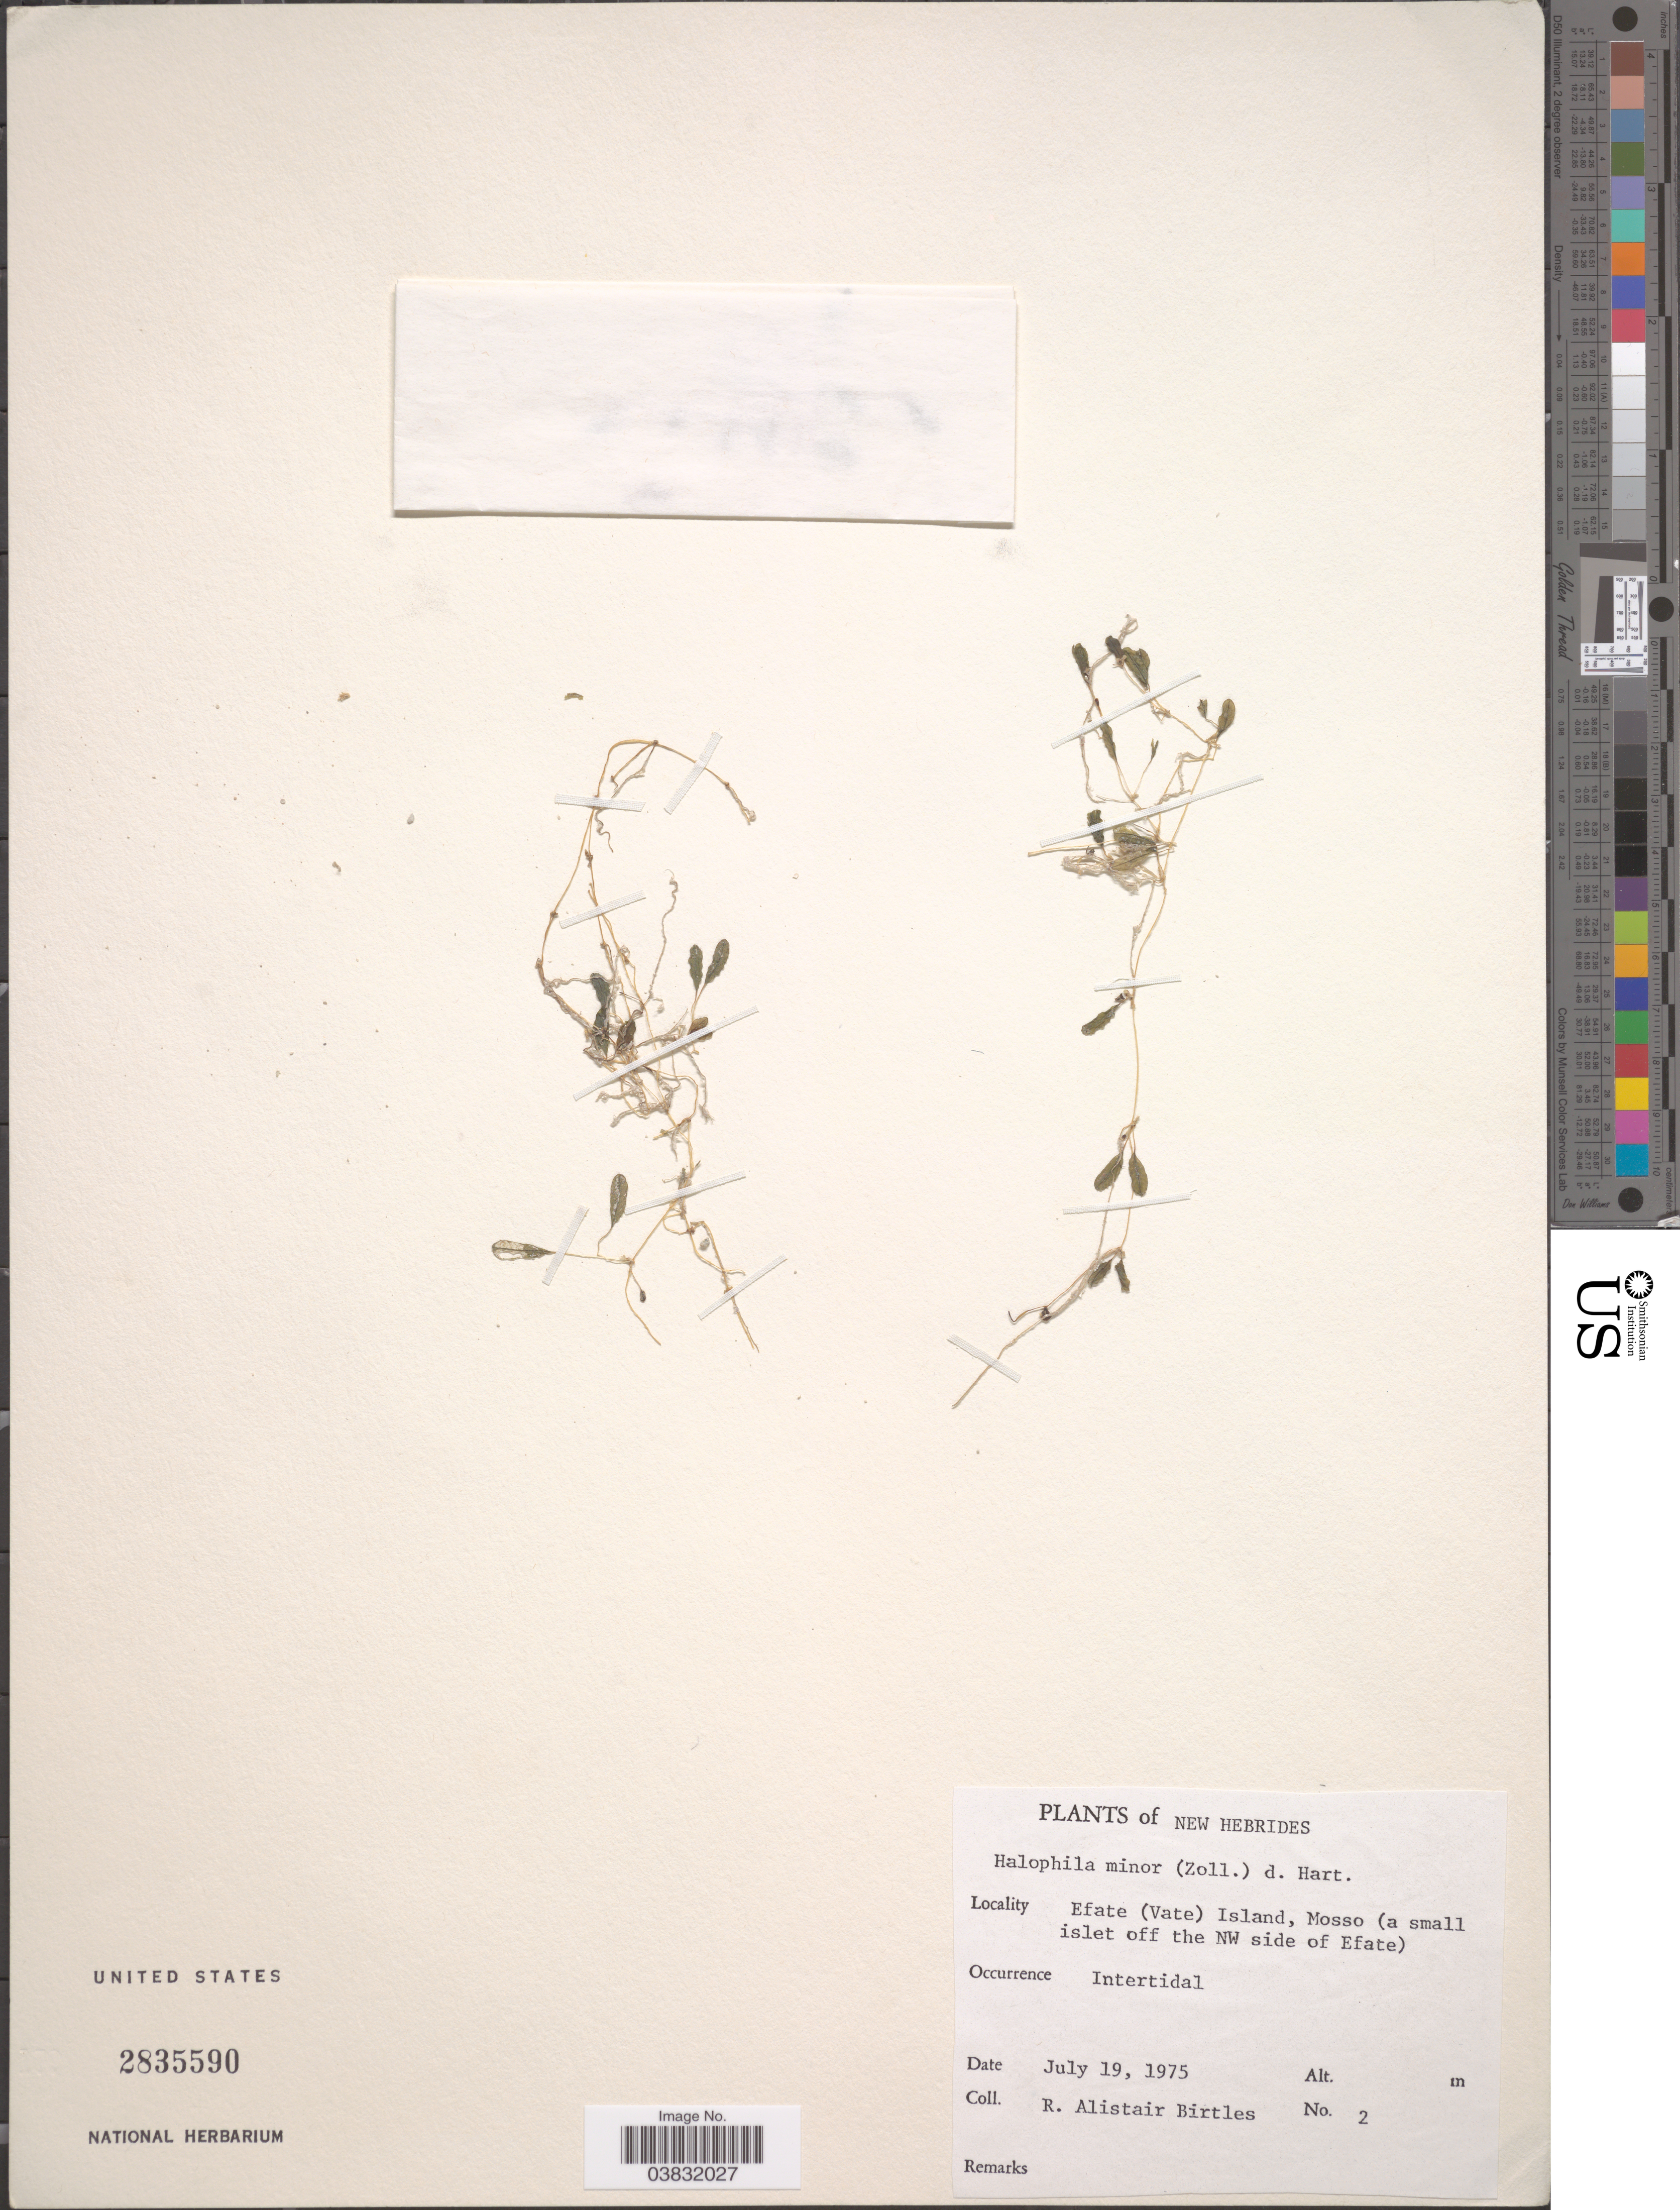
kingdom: Plantae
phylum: Tracheophyta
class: Liliopsida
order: Alismatales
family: Hydrocharitaceae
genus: Halophila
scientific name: Halophila minor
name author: (Zoll.) Hartog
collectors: R. Birtles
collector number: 2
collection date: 1975-07-19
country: Vanuatu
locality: New Hebrides. Efate (Vate) Island, Mosso (a small islet off the NW side of Efate).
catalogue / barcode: US 2835590